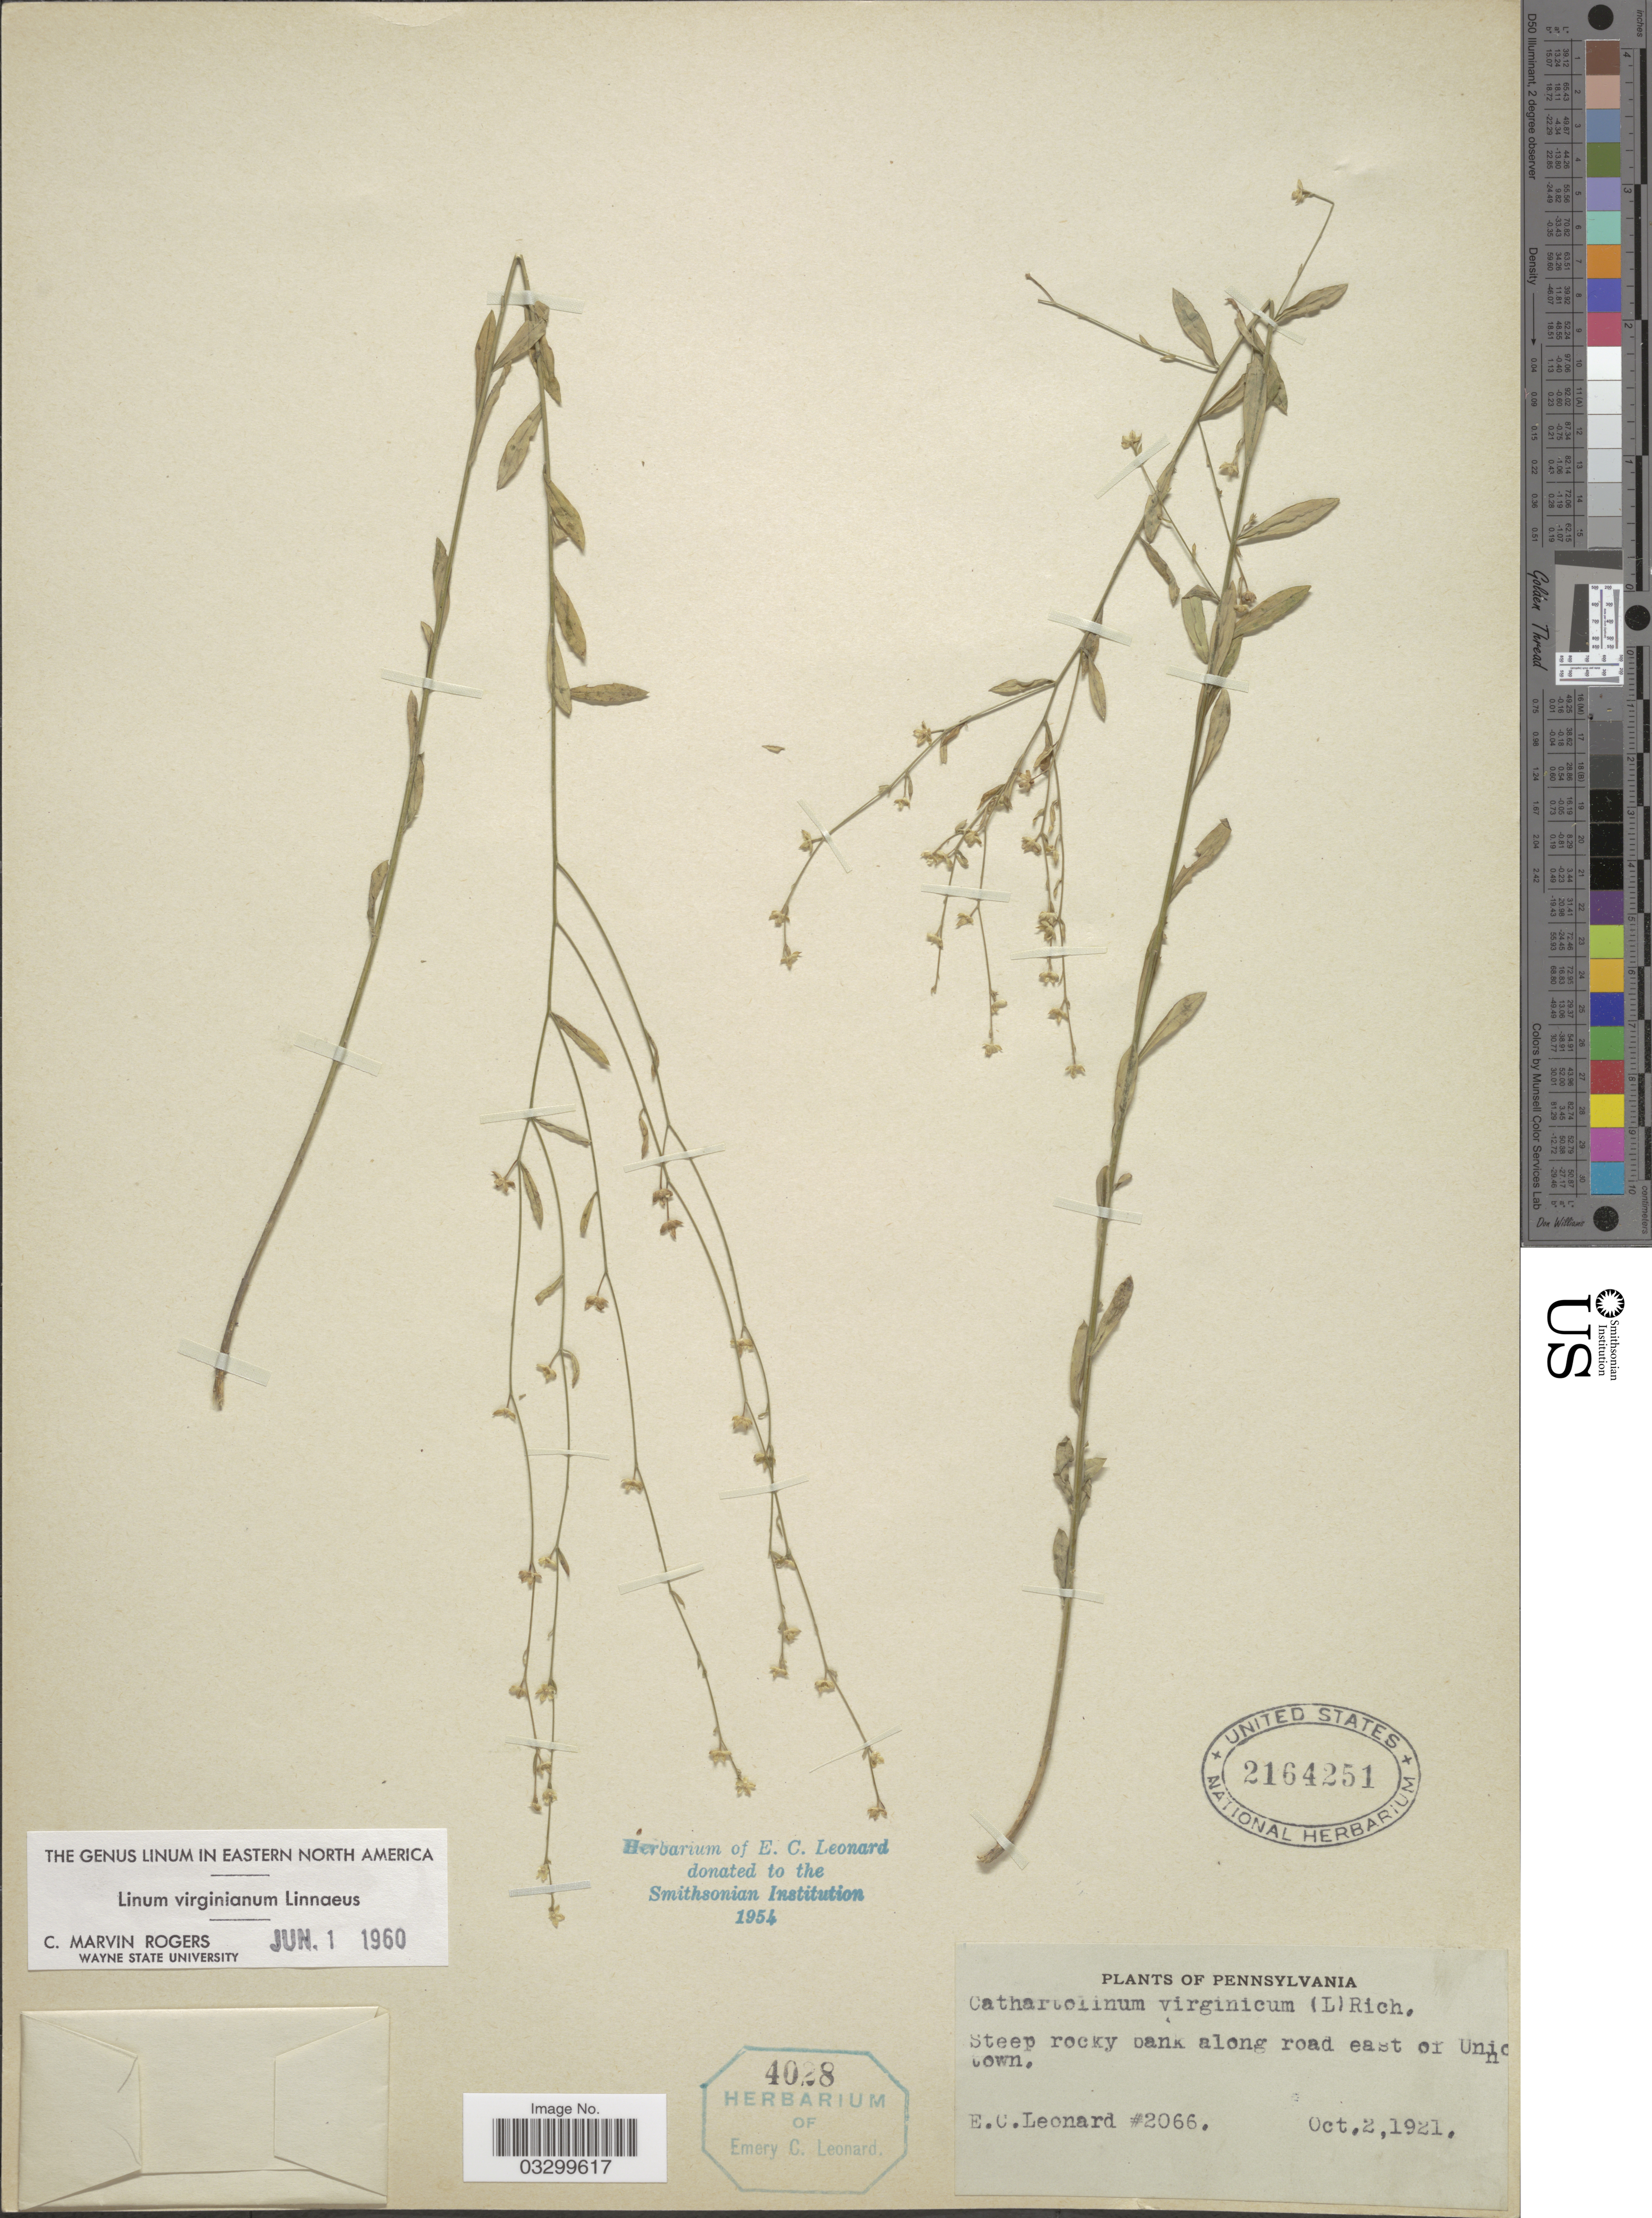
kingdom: Plantae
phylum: Tracheophyta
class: Magnoliopsida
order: Malpighiales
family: Linaceae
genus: Linum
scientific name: Linum virginianum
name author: L.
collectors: E. C. Leonard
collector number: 2066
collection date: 1921-10-02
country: United States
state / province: Pennsylvania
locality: Steep rocky bank along road east or Union town.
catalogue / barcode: US 2164251